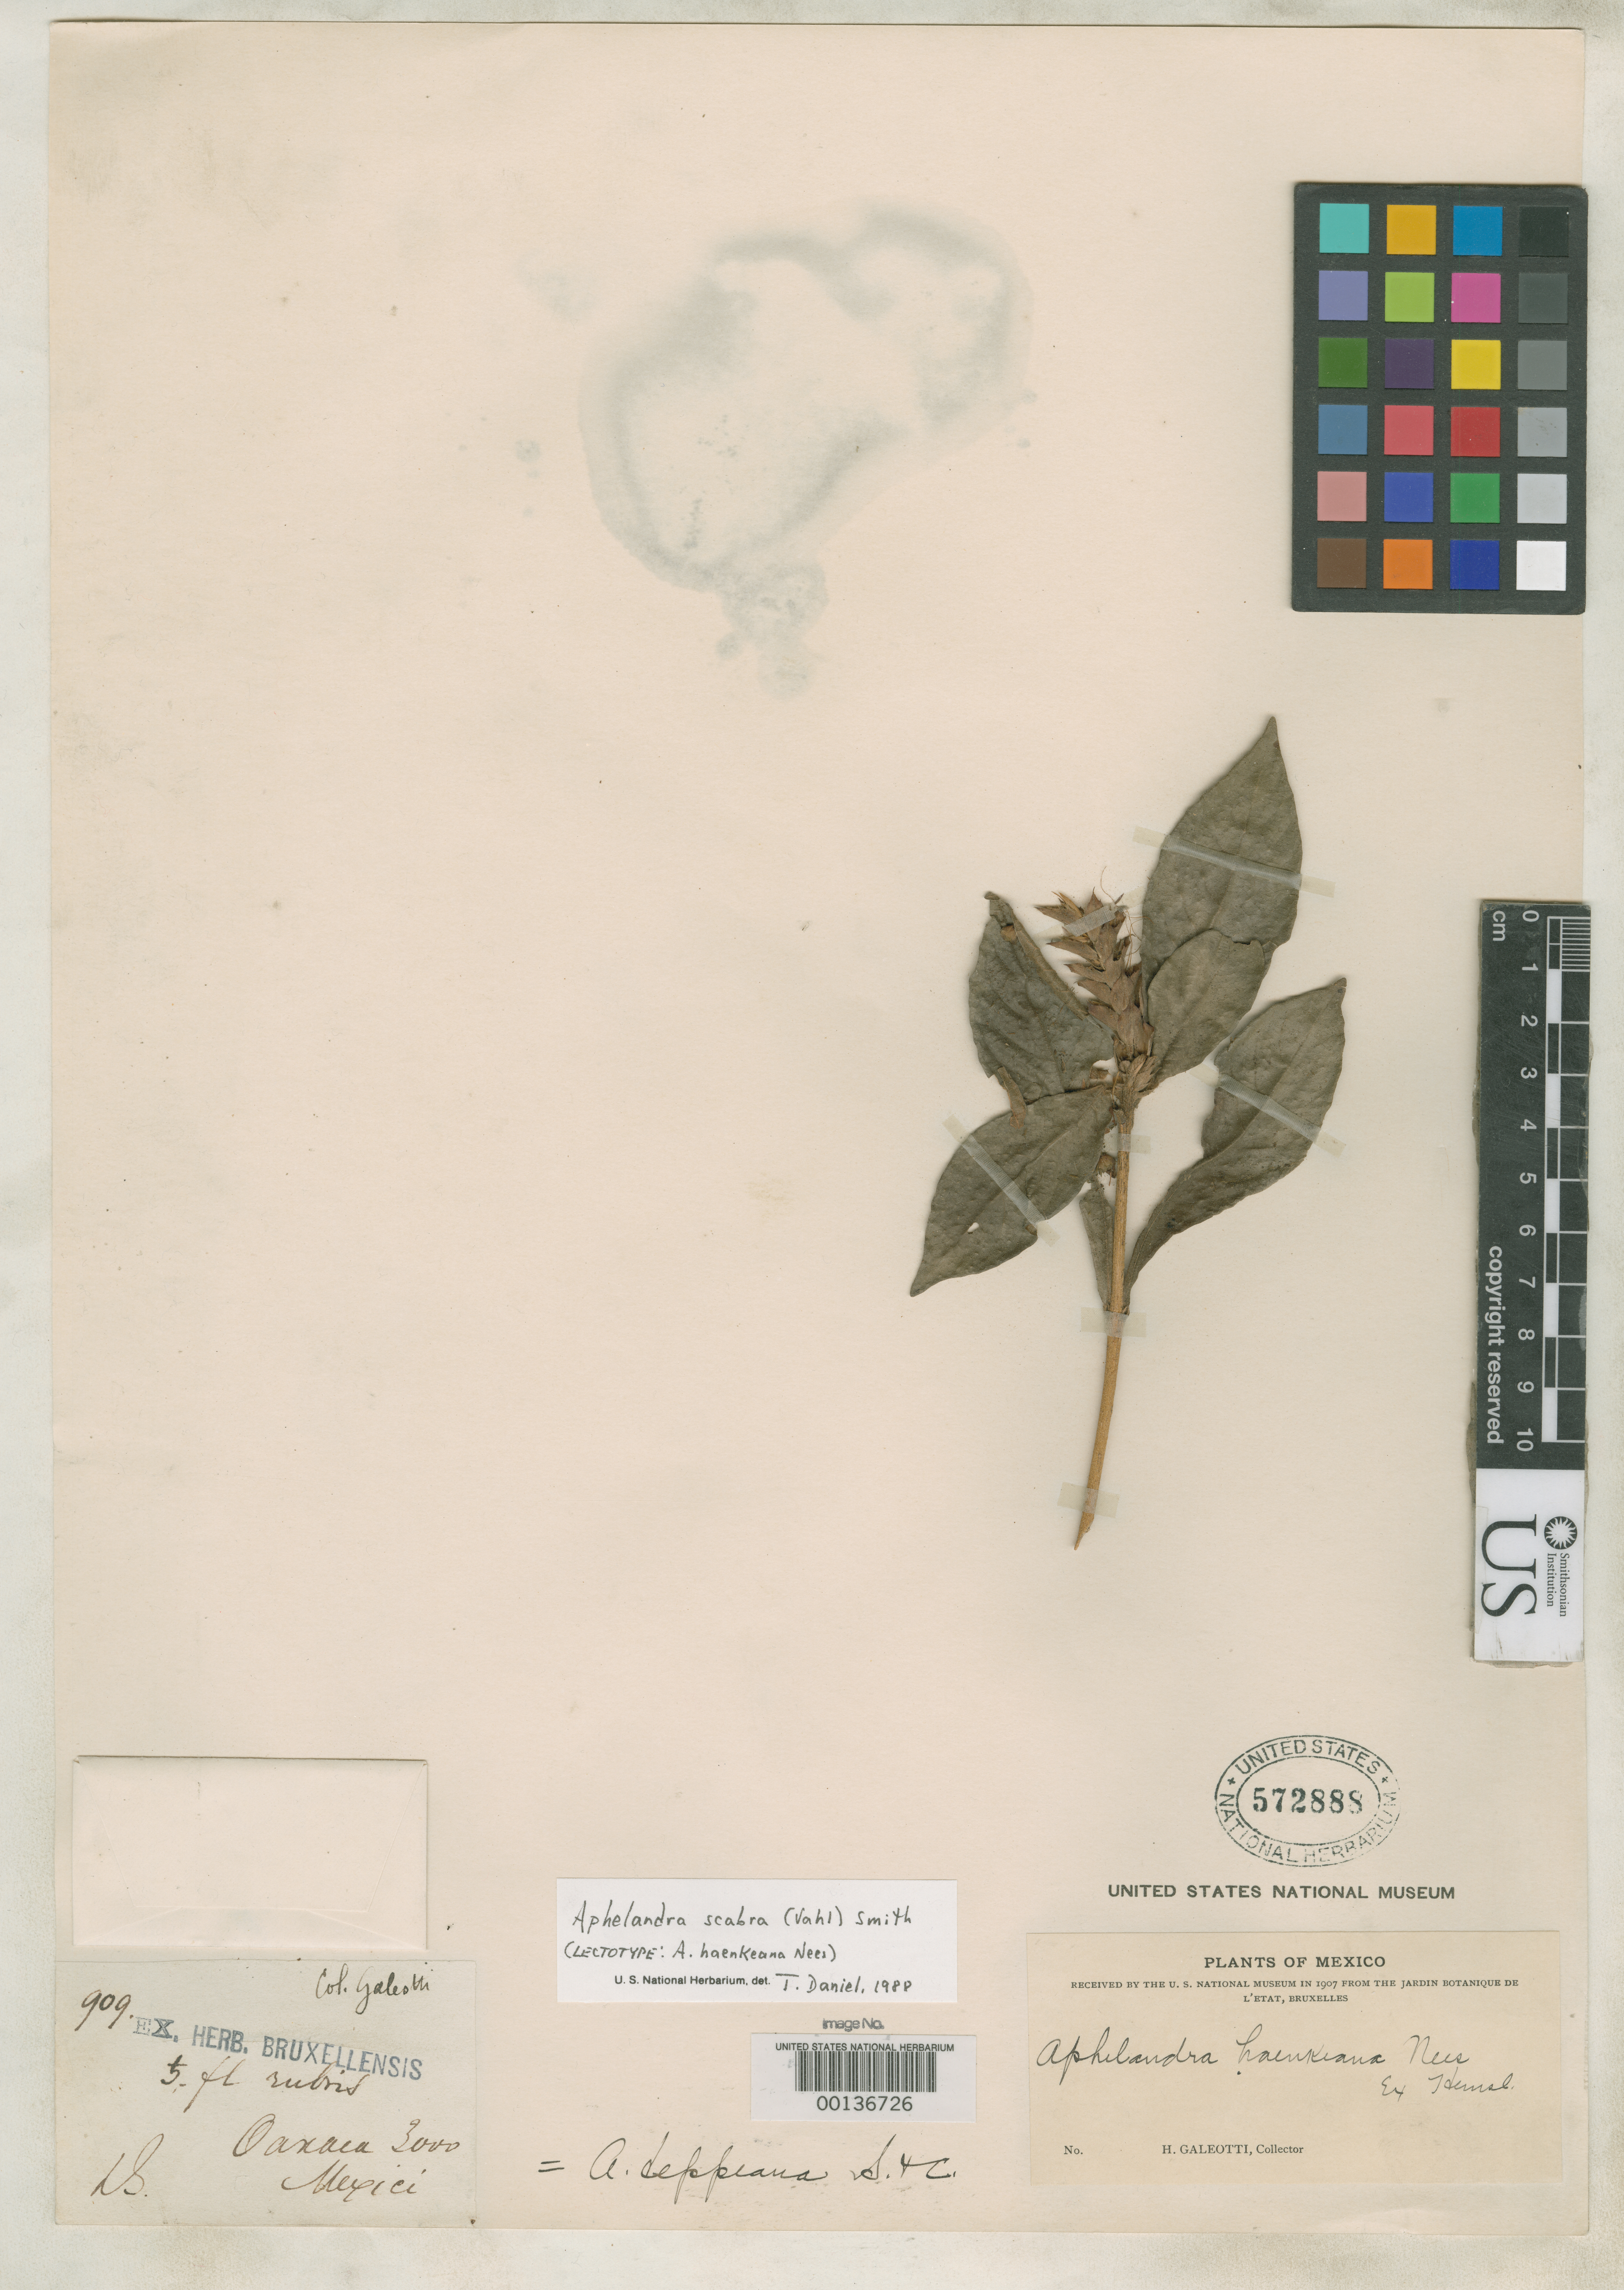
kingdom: Plantae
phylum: Tracheophyta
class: Magnoliopsida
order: Lamiales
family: Acanthaceae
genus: Aphelandra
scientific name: Aphelandra haenkeana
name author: Nees in DC.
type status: Syntype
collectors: H. G. Galeotti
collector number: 909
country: Mexico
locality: E of Monserrat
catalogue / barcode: US 572888